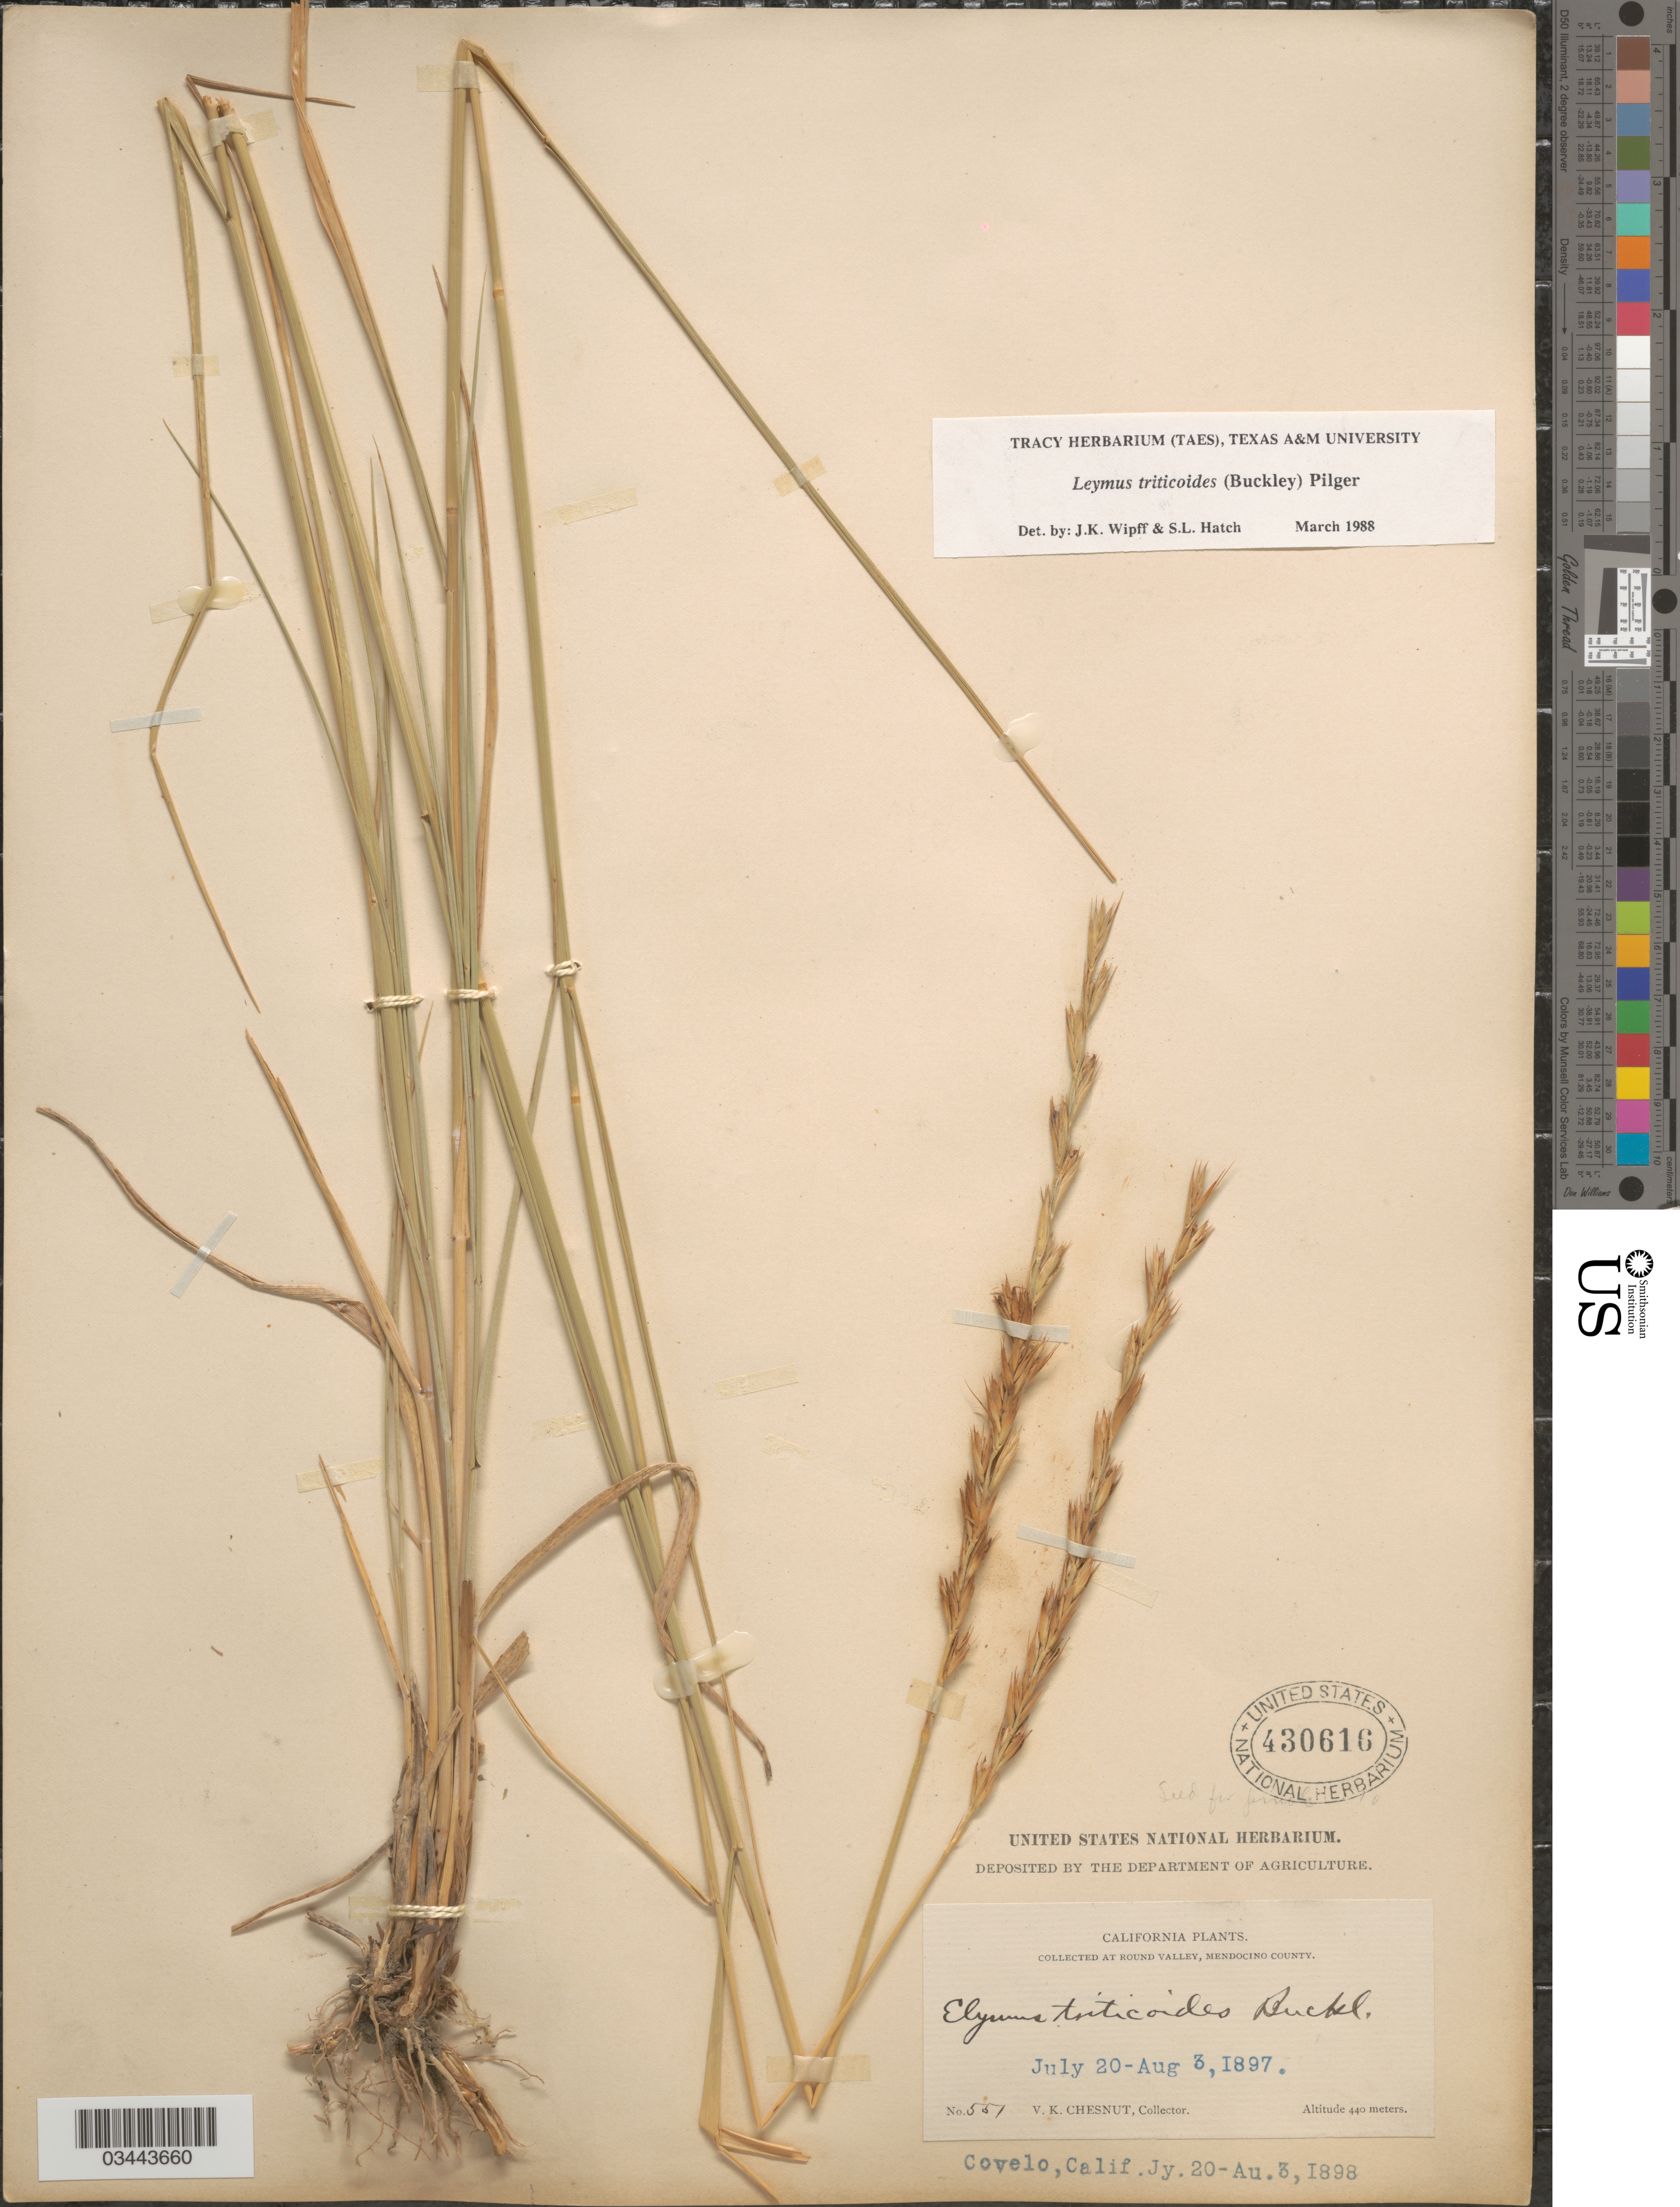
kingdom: Plantae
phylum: Tracheophyta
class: Liliopsida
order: Poales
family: Poaceae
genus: Leymus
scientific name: Leymus triticoides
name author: (Buckley) Pilg.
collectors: V. K. Chestnut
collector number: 551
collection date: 1897-07-20/1897-08-03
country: United States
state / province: California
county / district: Mendocino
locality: At Round Valley, Mendocino County. Covelo.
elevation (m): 440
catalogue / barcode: US 430616